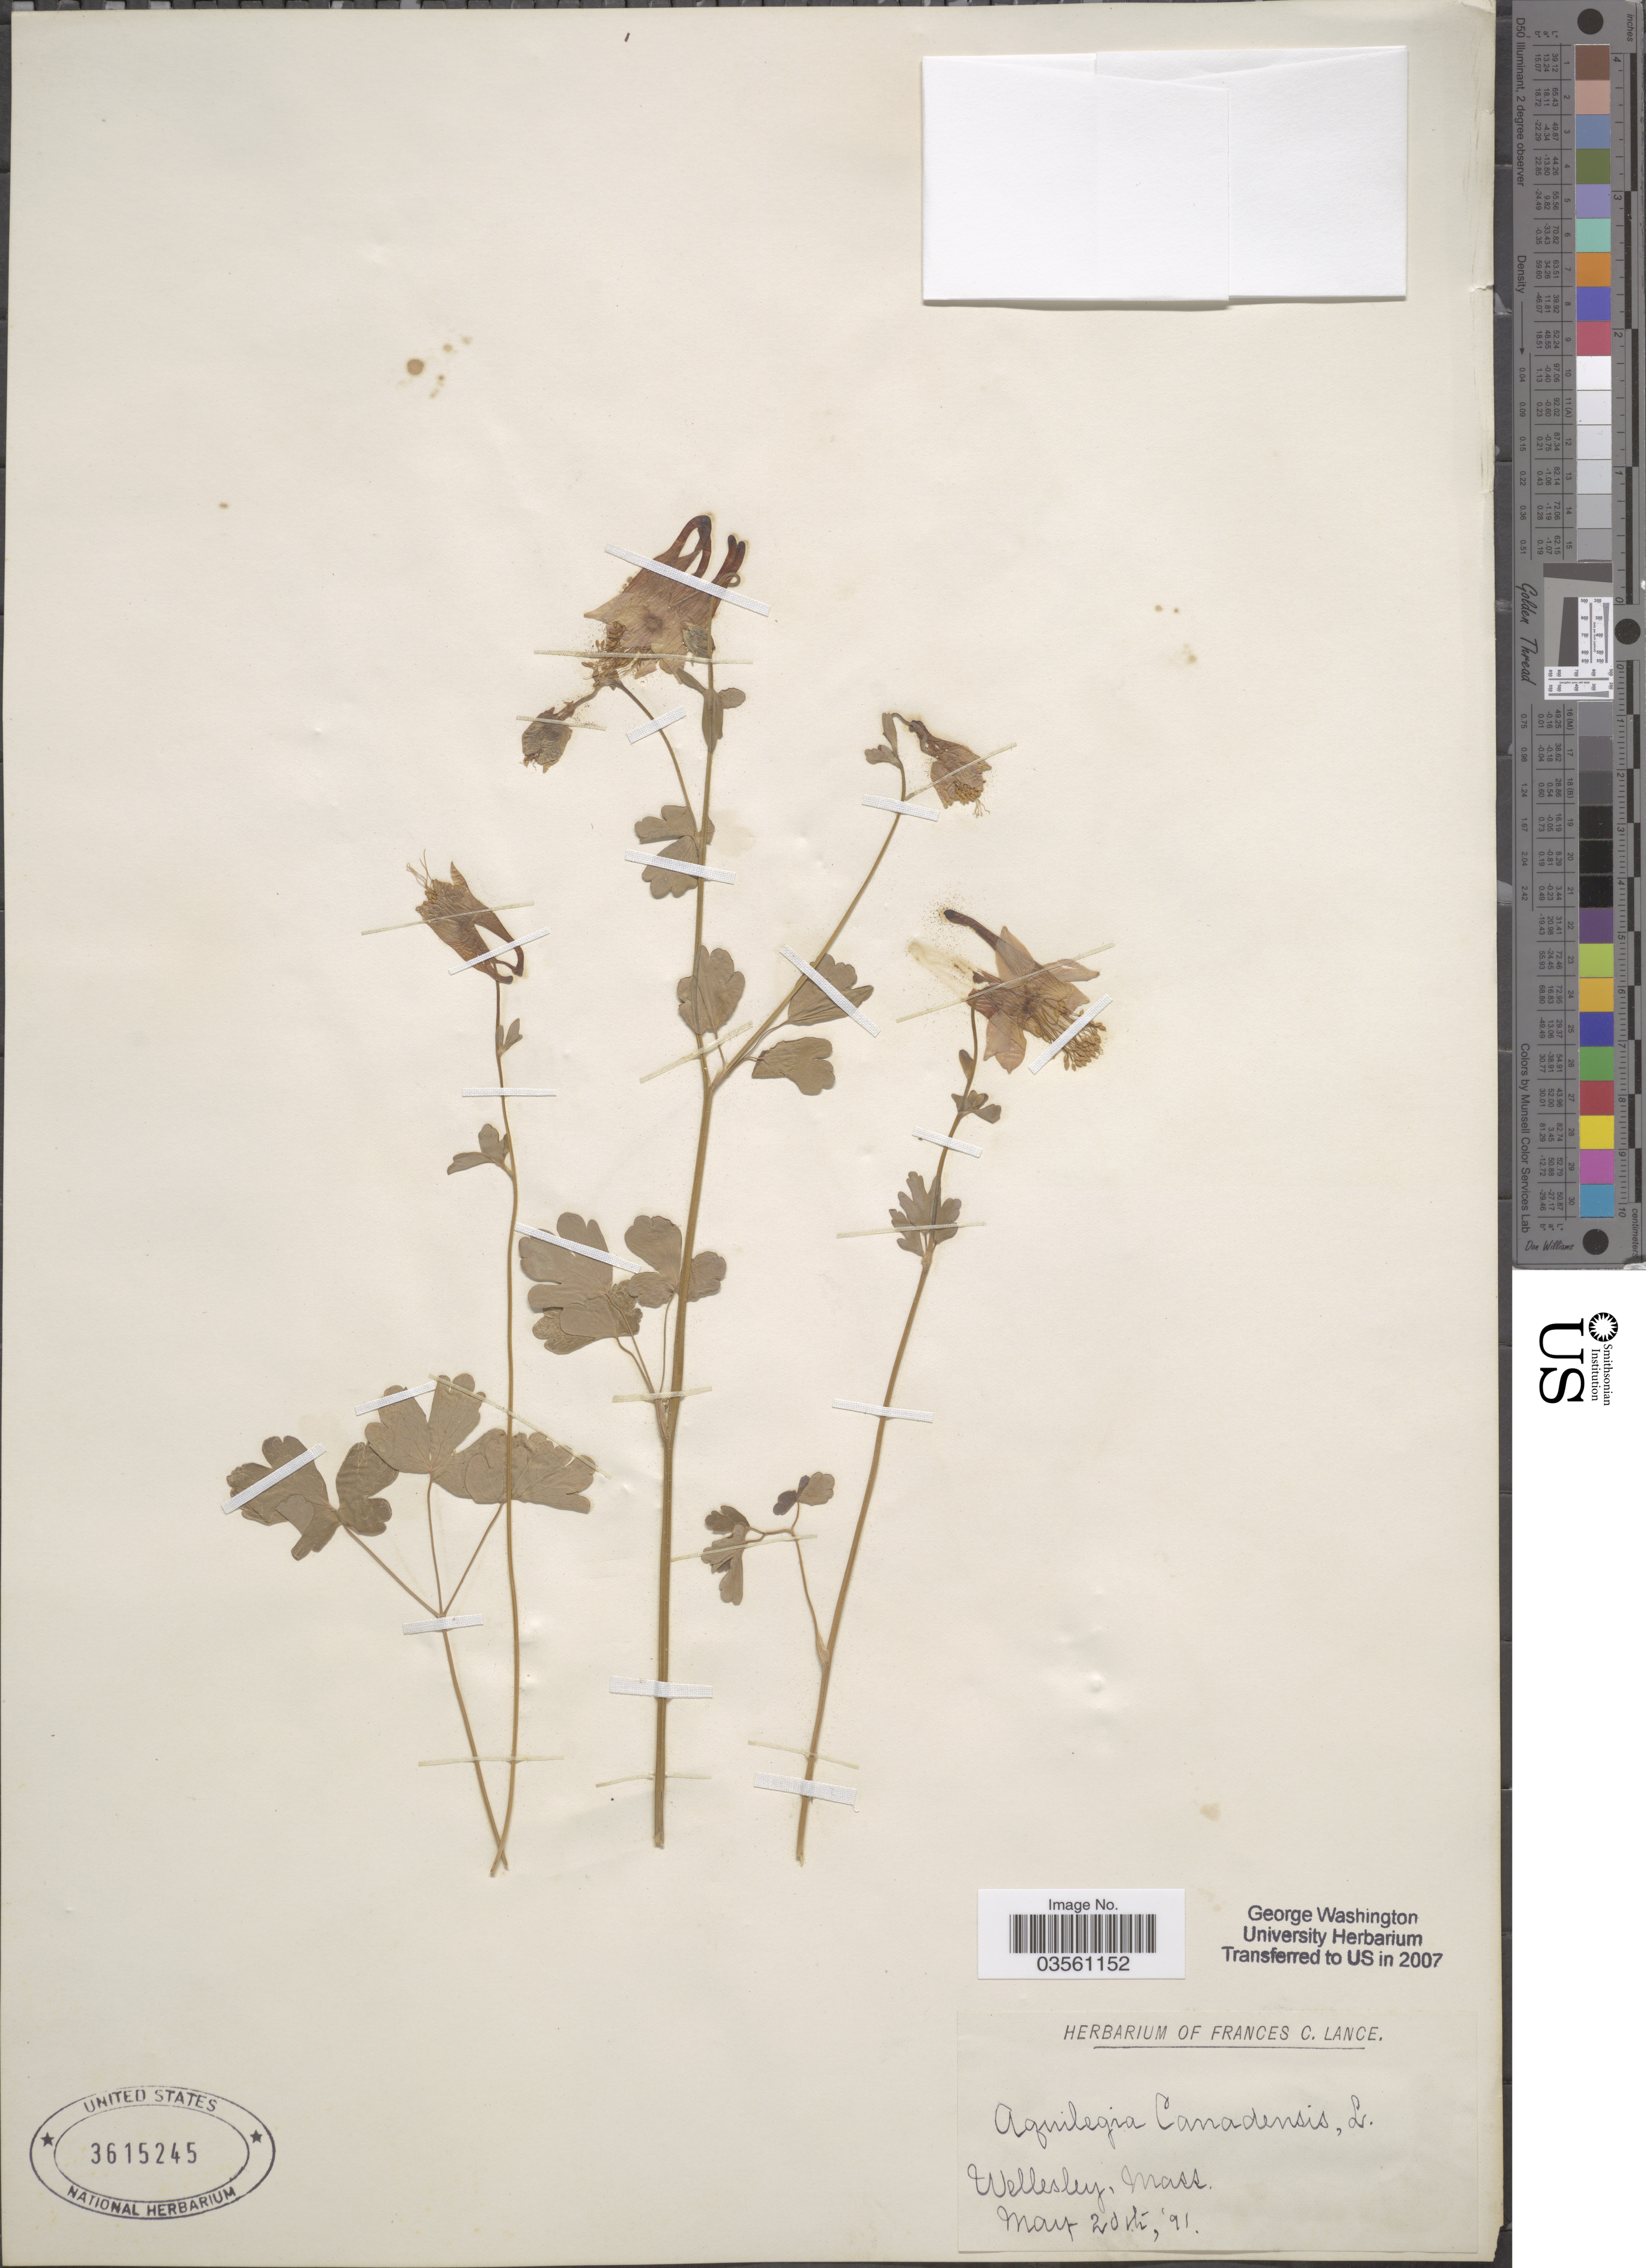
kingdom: Plantae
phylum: Tracheophyta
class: Magnoliopsida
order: Ranunculales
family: Ranunculaceae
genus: Aquilegia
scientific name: Aquilegia canadensis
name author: L.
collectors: ex herb. Frances C. Lance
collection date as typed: Transcribed d/m/y: 20/5/91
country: United States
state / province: Massachusetts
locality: Wellesley.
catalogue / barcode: US 3615245